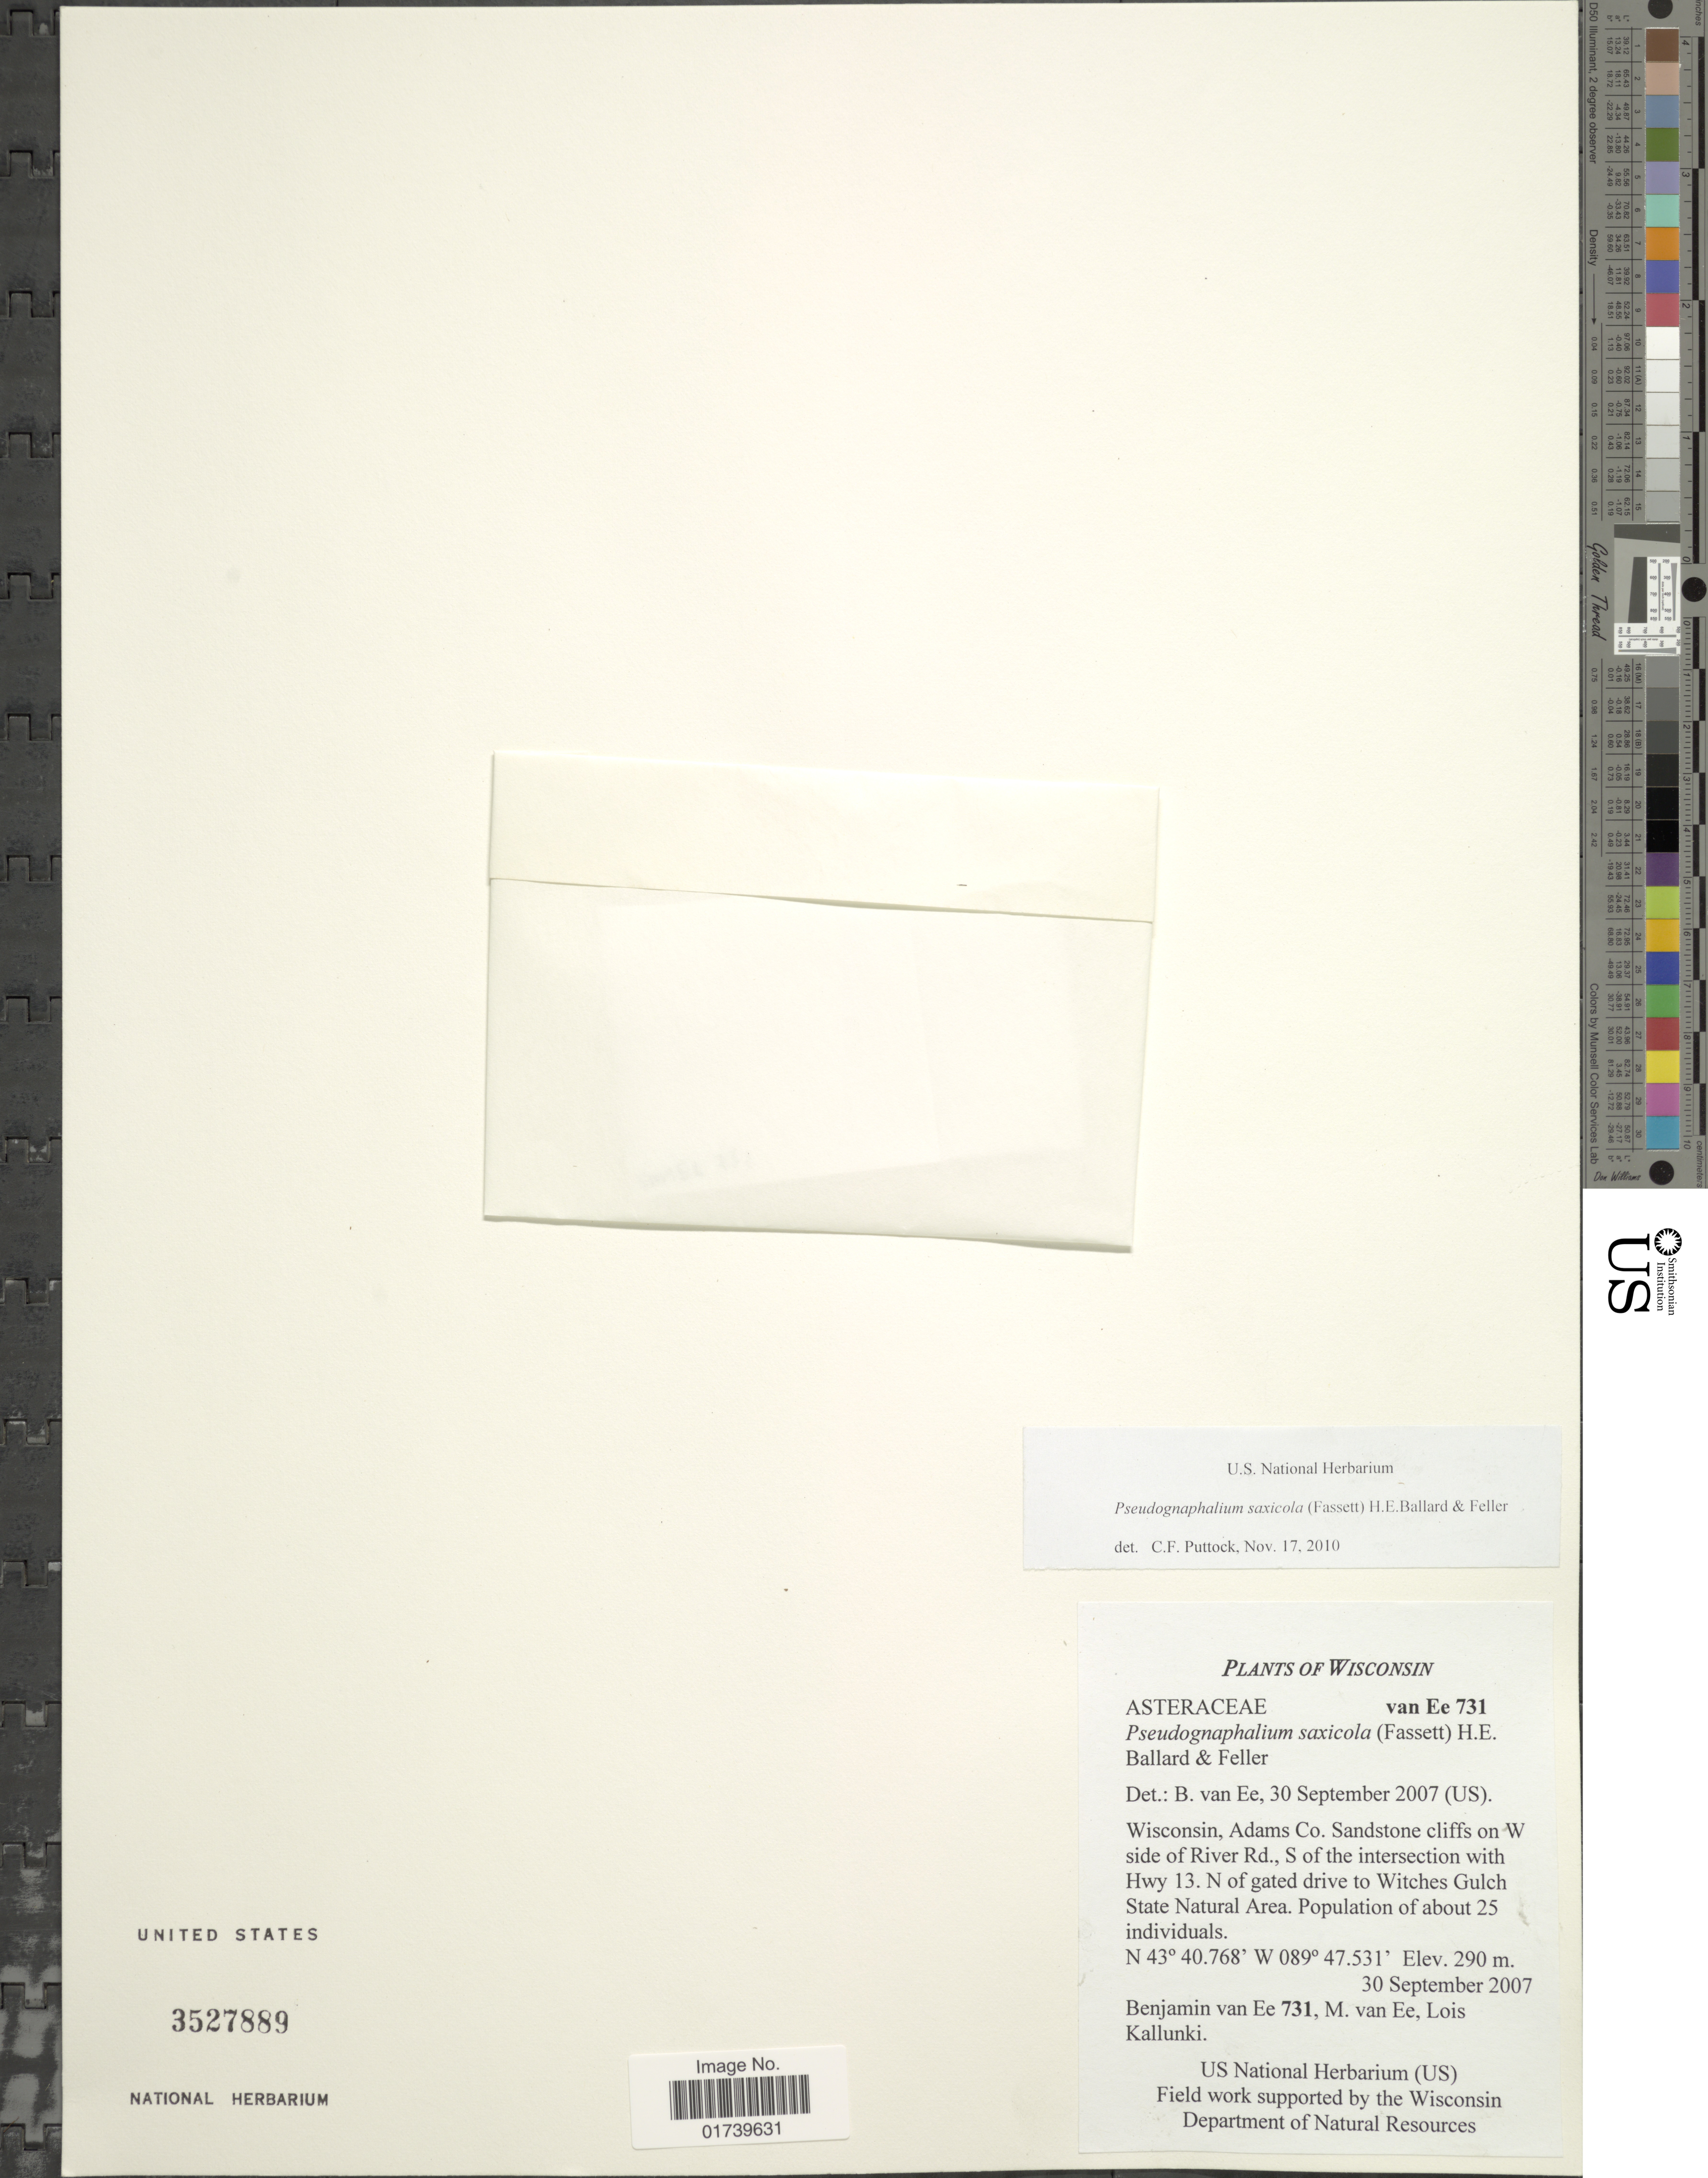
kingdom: Plantae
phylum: Tracheophyta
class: Magnoliopsida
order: Asterales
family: Asteraceae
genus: Pseudognaphalium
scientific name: Pseudognaphalium saxicola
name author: (Fassett) H.E. Ballard & Feller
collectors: B. van Ee, M. Van Ee & L. Kallunki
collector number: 731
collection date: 2007-09-30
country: United States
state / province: Wisconsin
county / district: Adams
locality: Adams Co, Sandstone cliffs on W side of River Rd., S of the intersection with Hwy 13, N of gated drive to Witches Gulch State Natural Area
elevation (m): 290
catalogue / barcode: US 3527889